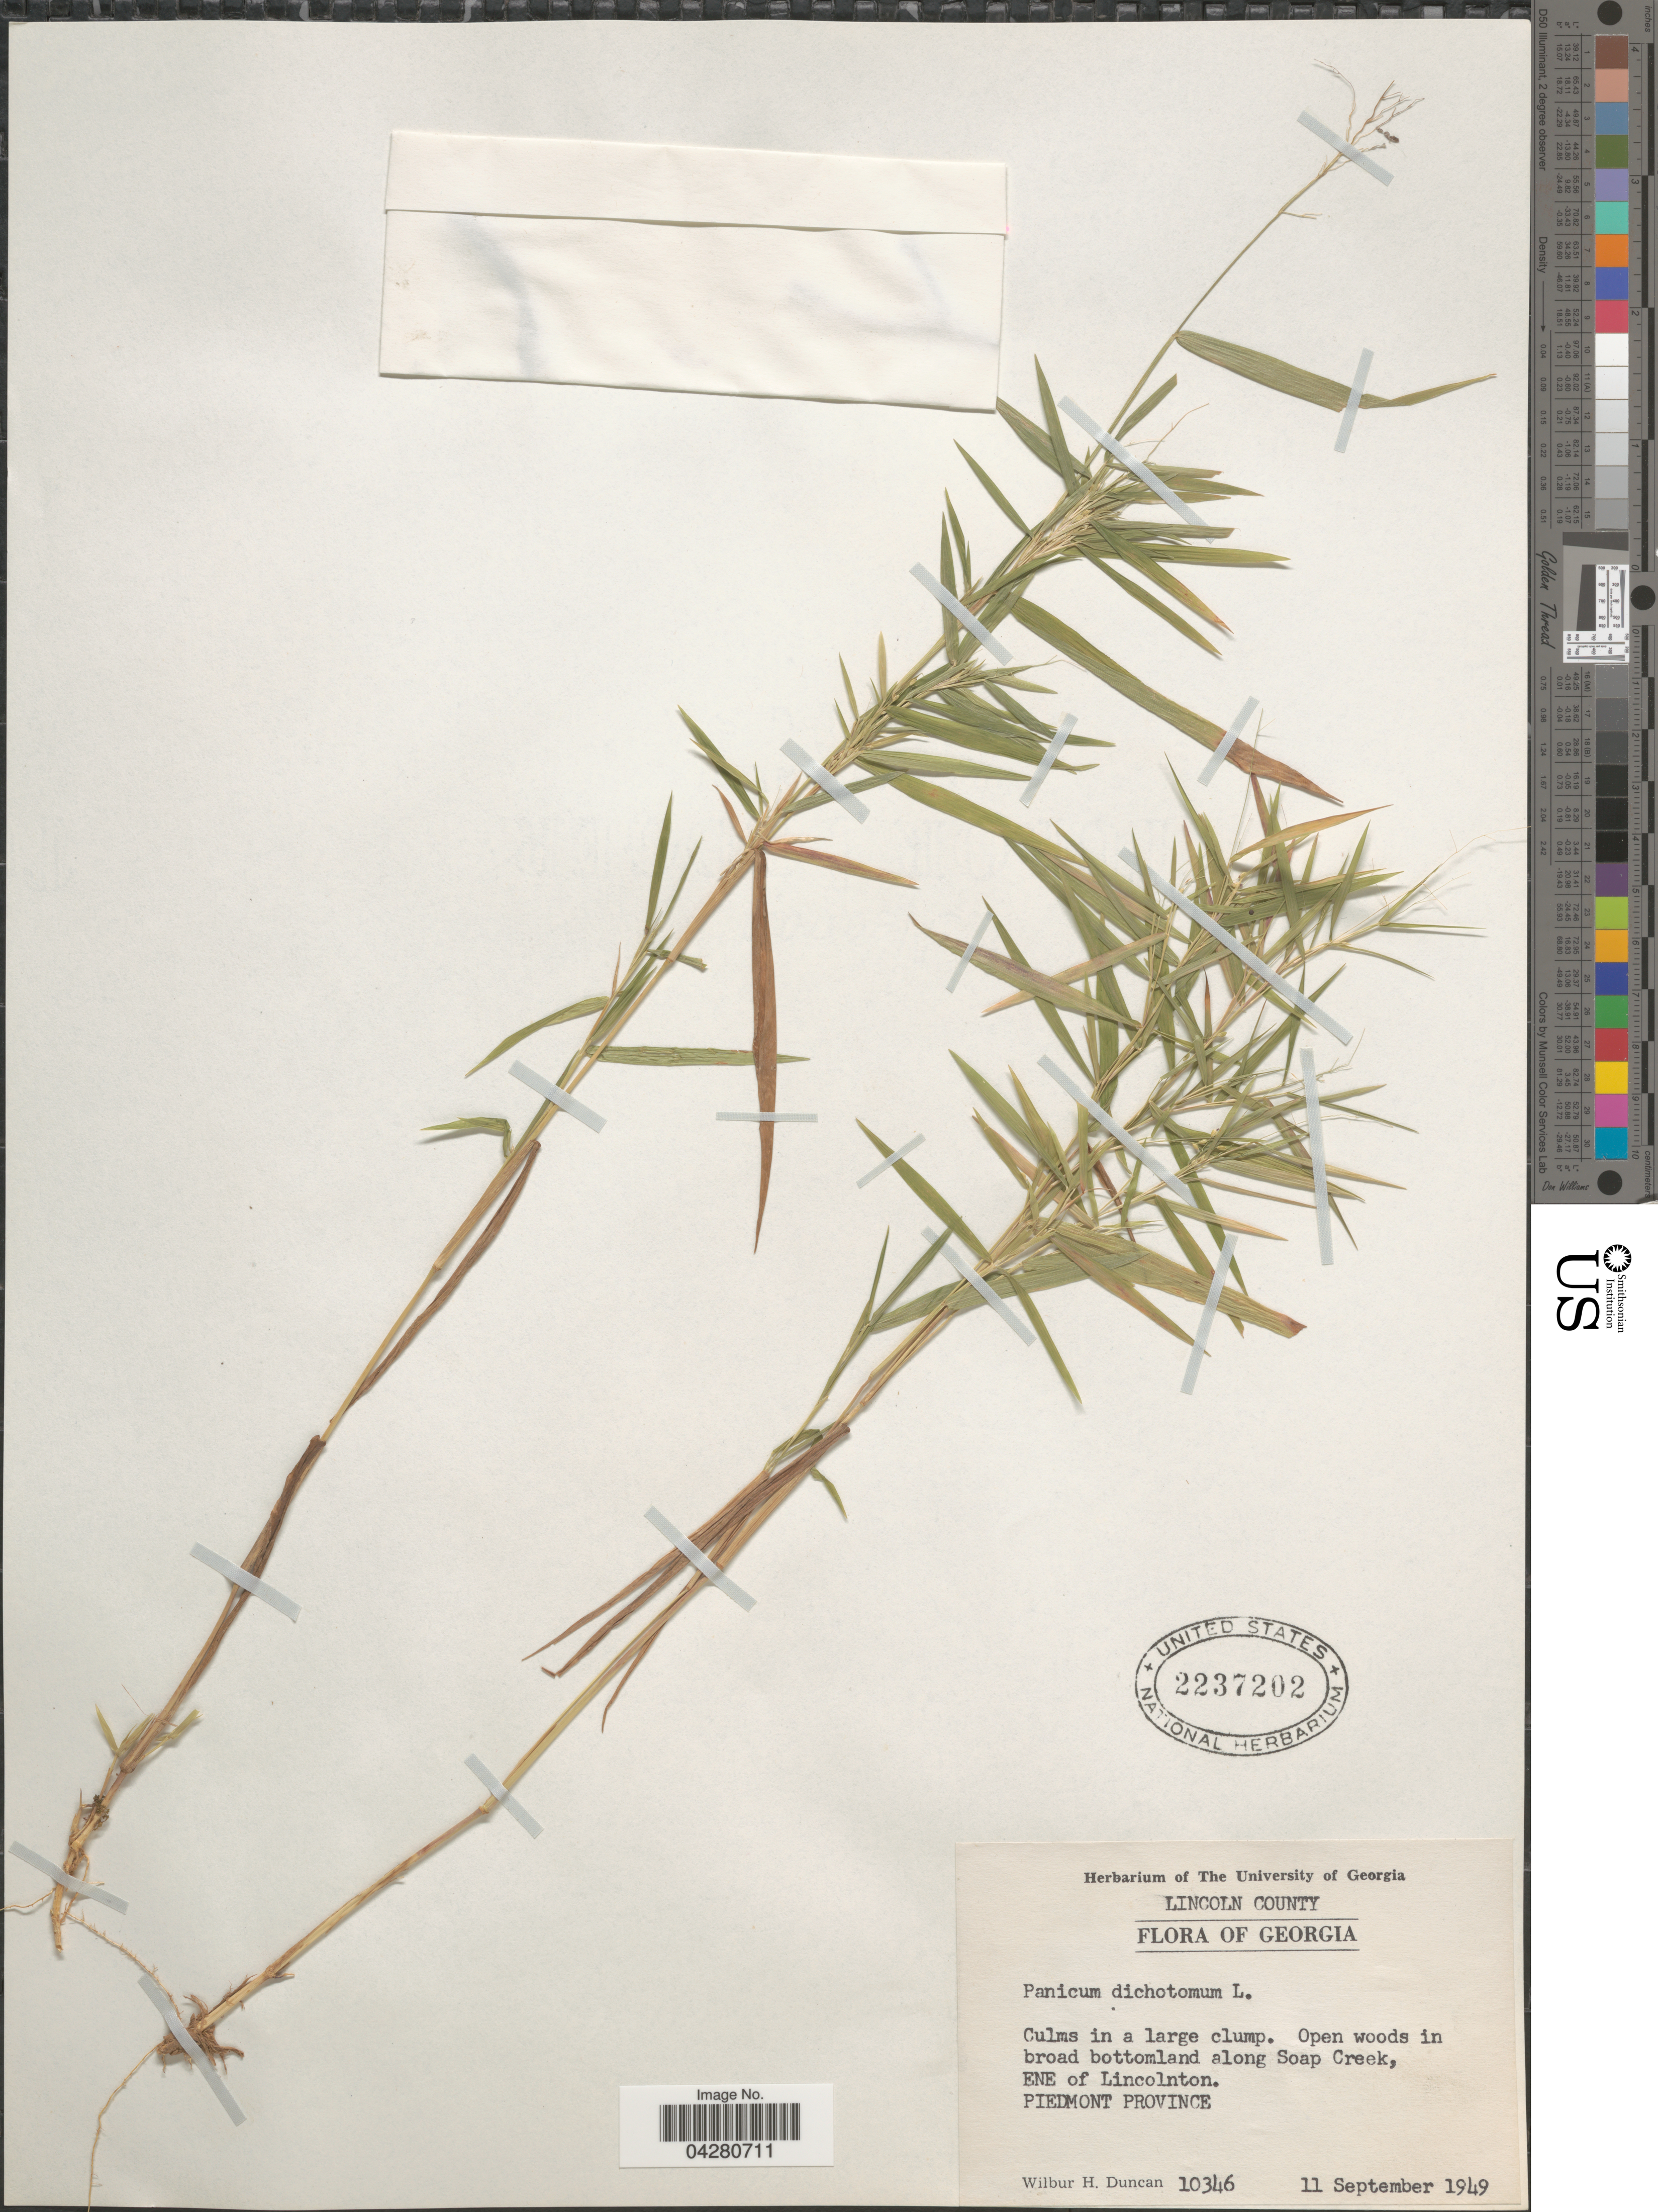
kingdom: Plantae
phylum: Tracheophyta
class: Liliopsida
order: Poales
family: Poaceae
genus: Dichanthelium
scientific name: Dichanthelium dichotomum var. dichotomum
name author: (L.) Gould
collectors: W. H. Duncan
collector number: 10346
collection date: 1949-09-11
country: United States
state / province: Georgia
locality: Lincoln County. Along Soap Creek, ENE of Lincolnton. Piedmont Province.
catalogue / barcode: US 2237202